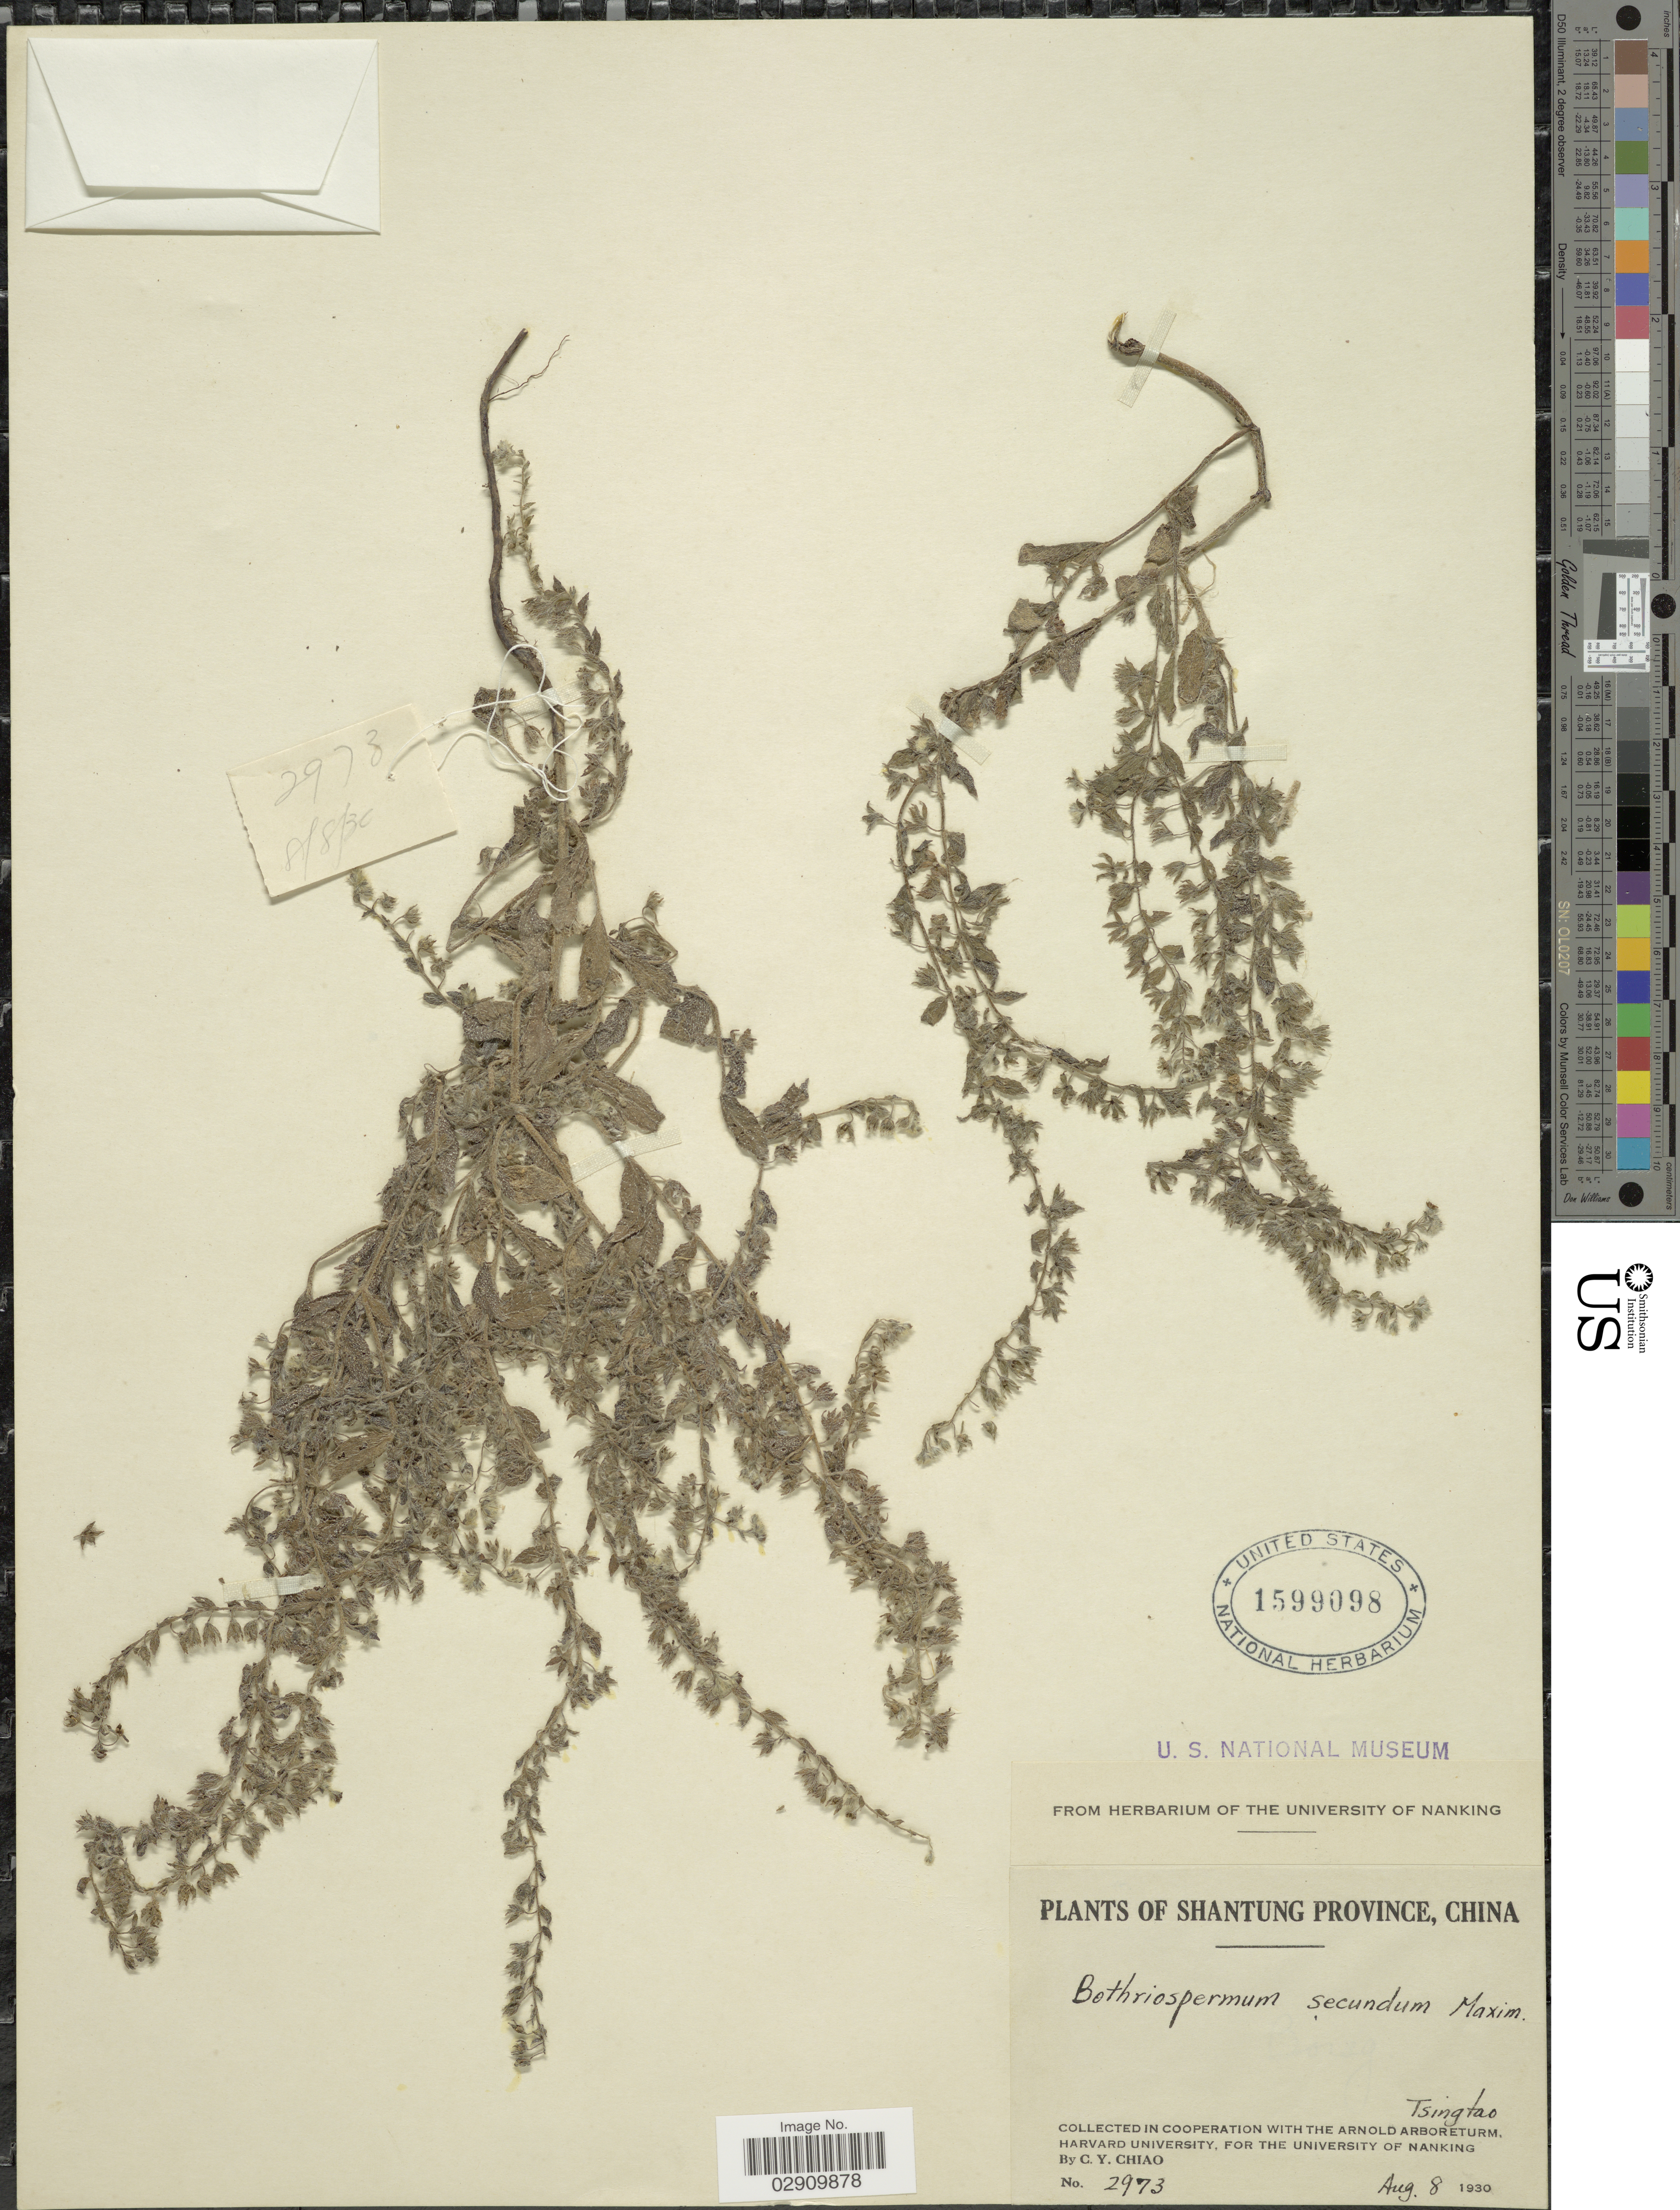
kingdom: Plantae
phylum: Tracheophyta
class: Magnoliopsida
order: Boraginales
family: Boraginaceae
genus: Bothriospermum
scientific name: Bothriospermum secundum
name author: Maxim.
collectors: C. Y. Chiao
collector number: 2973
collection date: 1930-08-08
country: China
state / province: Shandong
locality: Shantung Province, Tsingtao.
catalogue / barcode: US 1599098